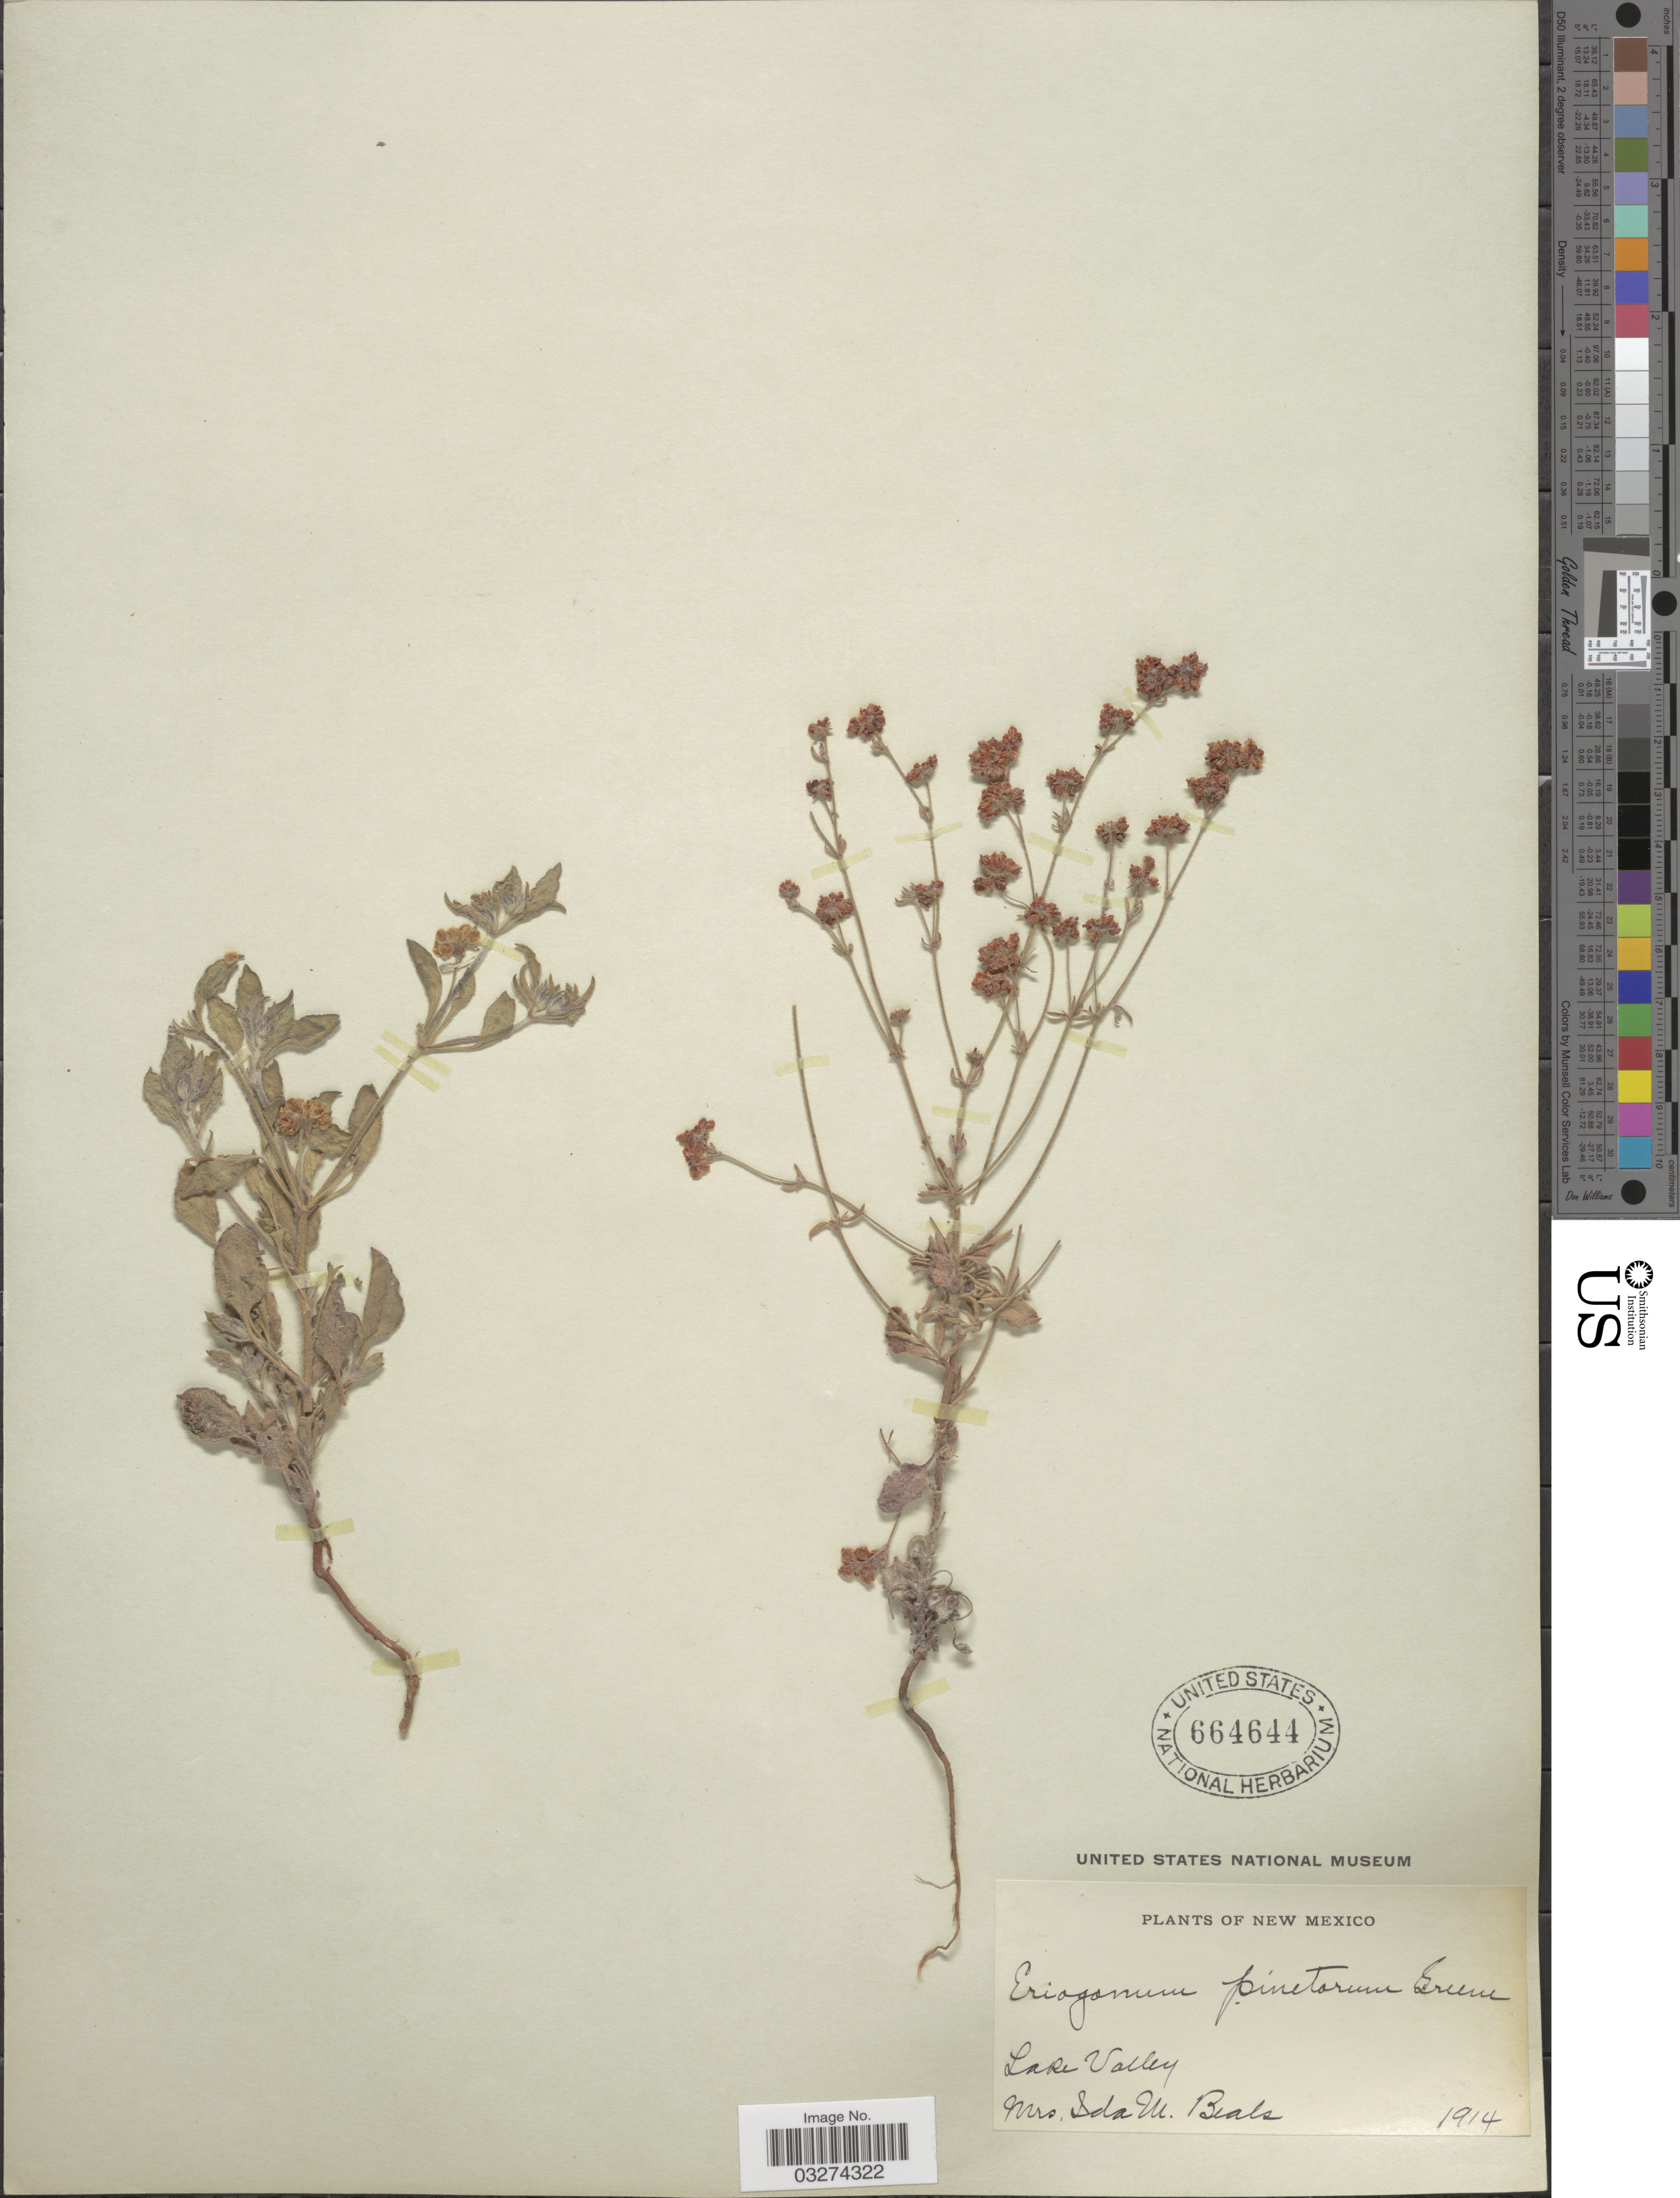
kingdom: Plantae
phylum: Tracheophyta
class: Magnoliopsida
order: Caryophyllales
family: Polygonaceae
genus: Eriogonum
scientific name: Eriogonum abertianum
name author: Torr.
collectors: I. M. Beals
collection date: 1914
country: United States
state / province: New Mexico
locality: Lake Valley.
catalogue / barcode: US 664644